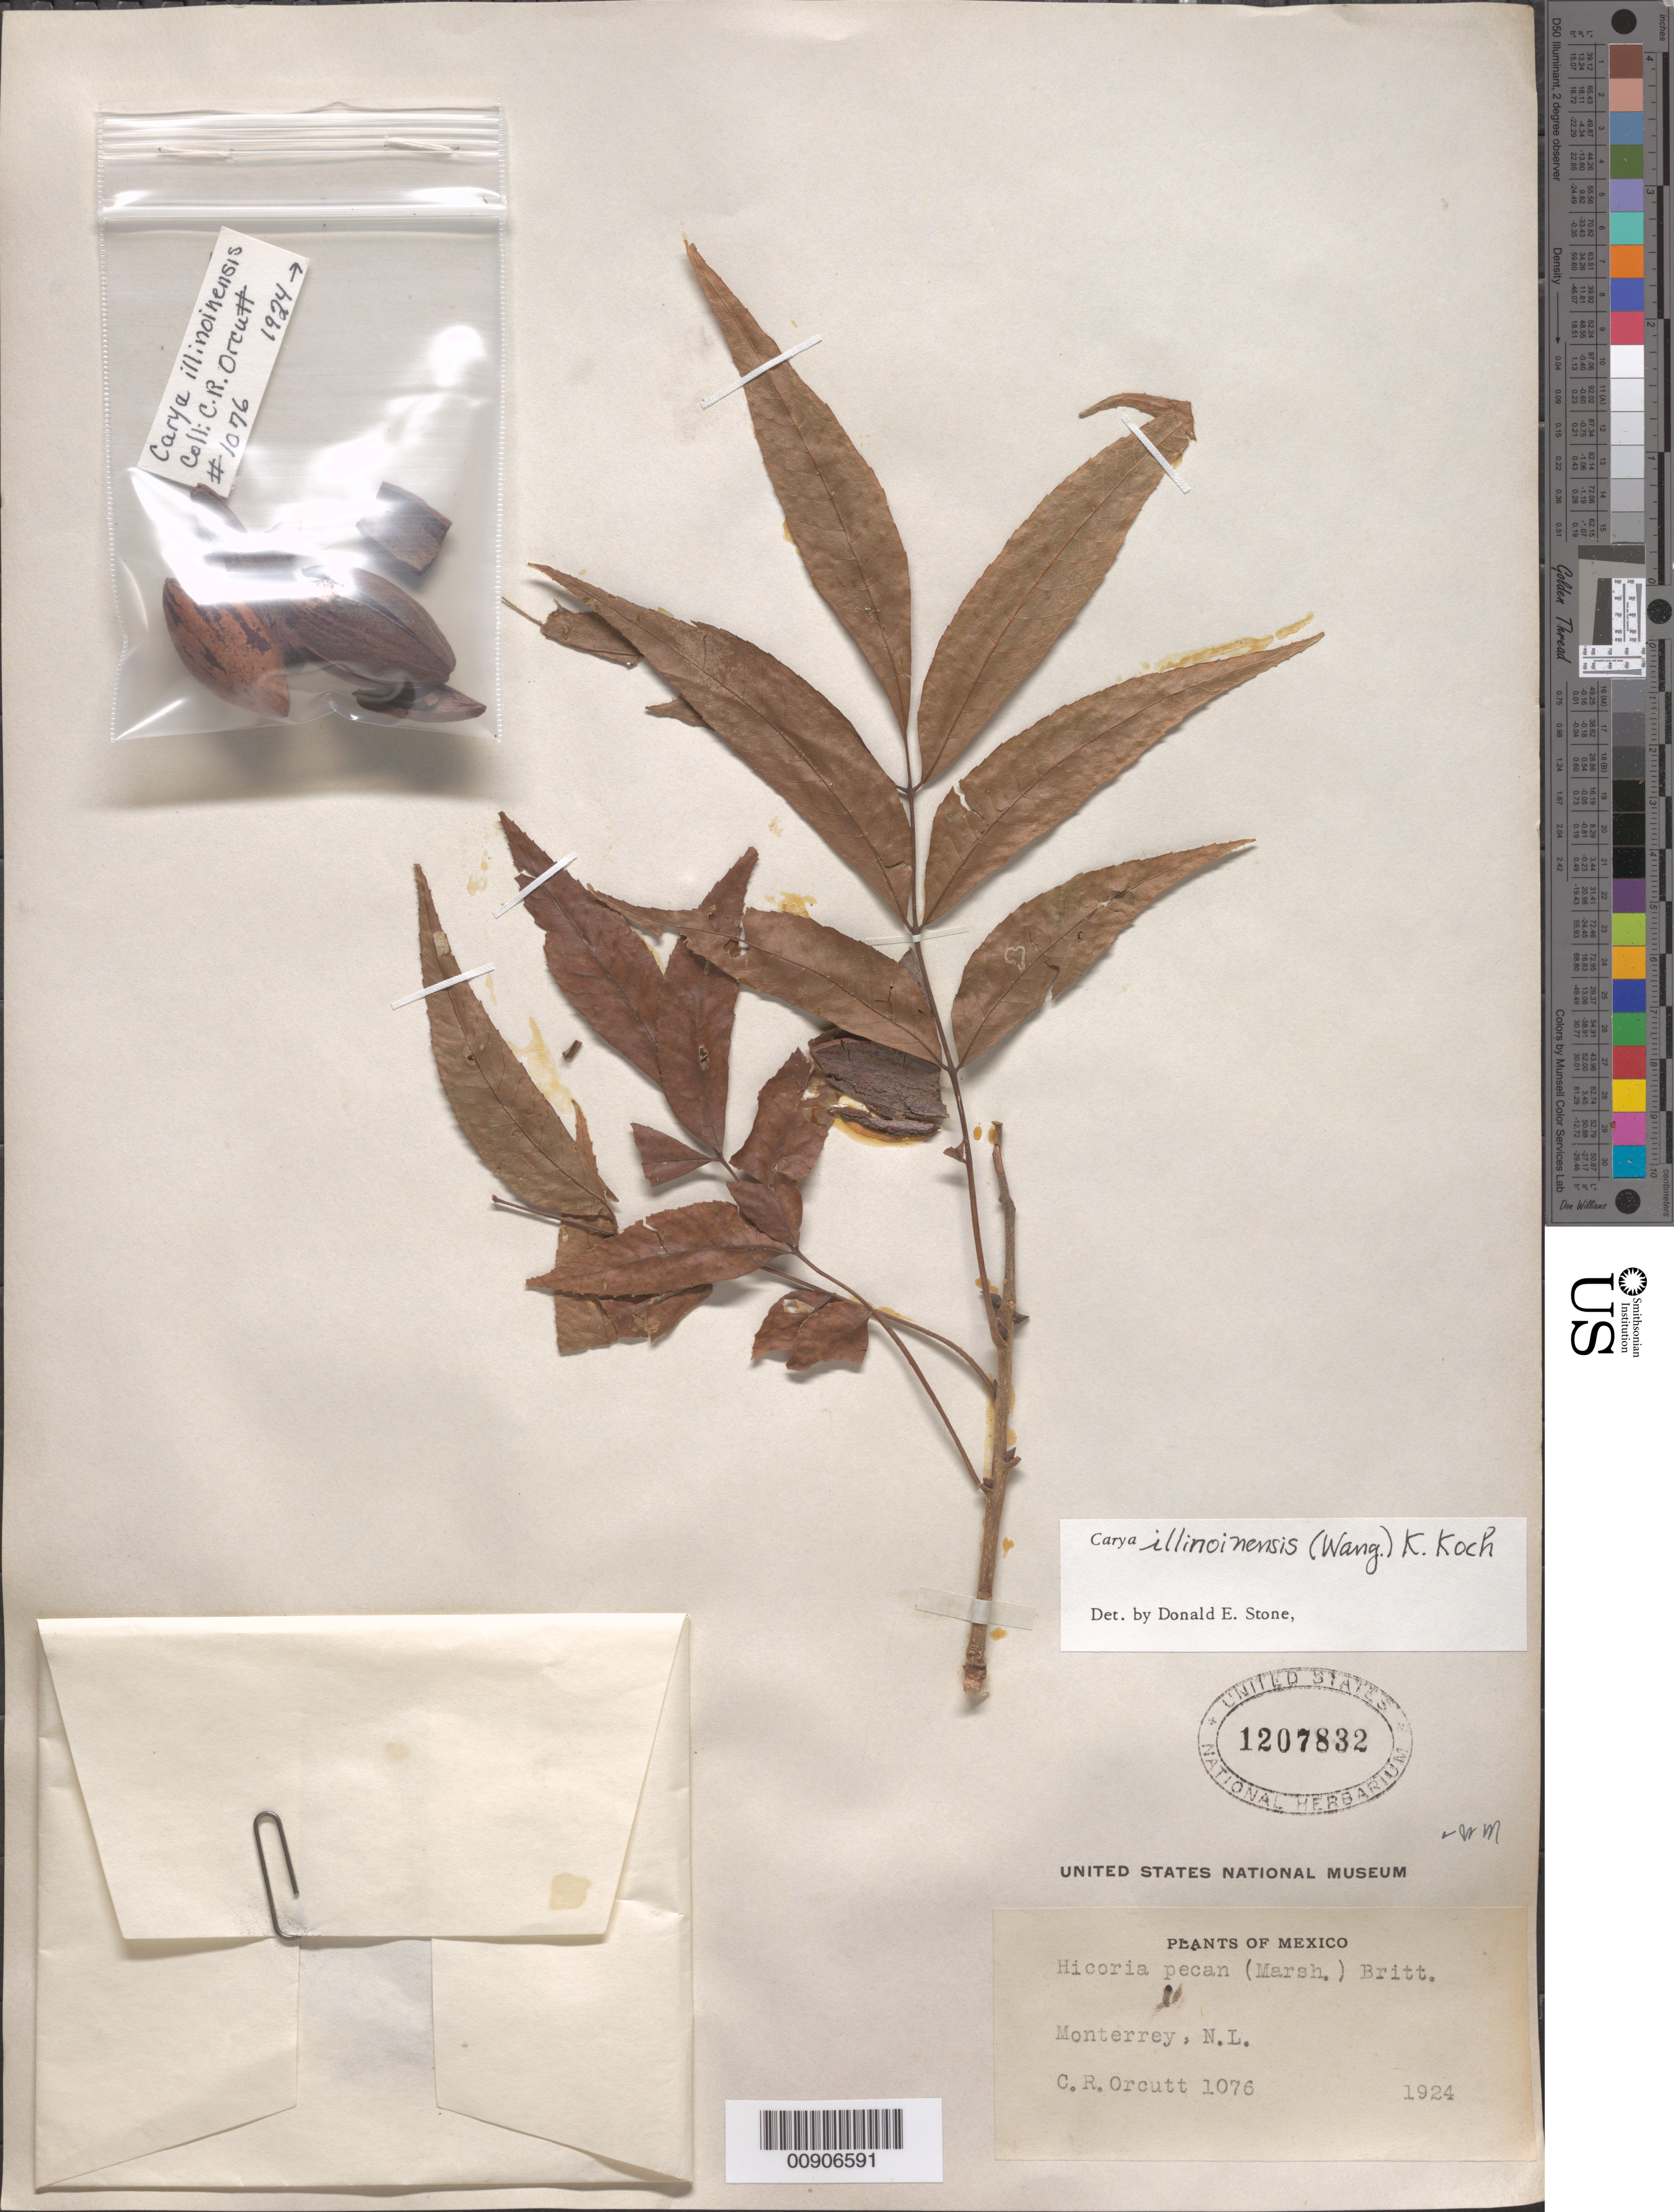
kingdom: Plantae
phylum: Tracheophyta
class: Magnoliopsida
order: Fagales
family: Juglandaceae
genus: Carya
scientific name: Carya illinoinensis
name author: (Wangenh.) K. Koch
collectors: C. R. Orcutt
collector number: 1076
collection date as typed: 1924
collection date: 1924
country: Mexico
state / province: Nuevo León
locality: Monterrey, Nuevo León.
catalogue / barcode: US 1207832